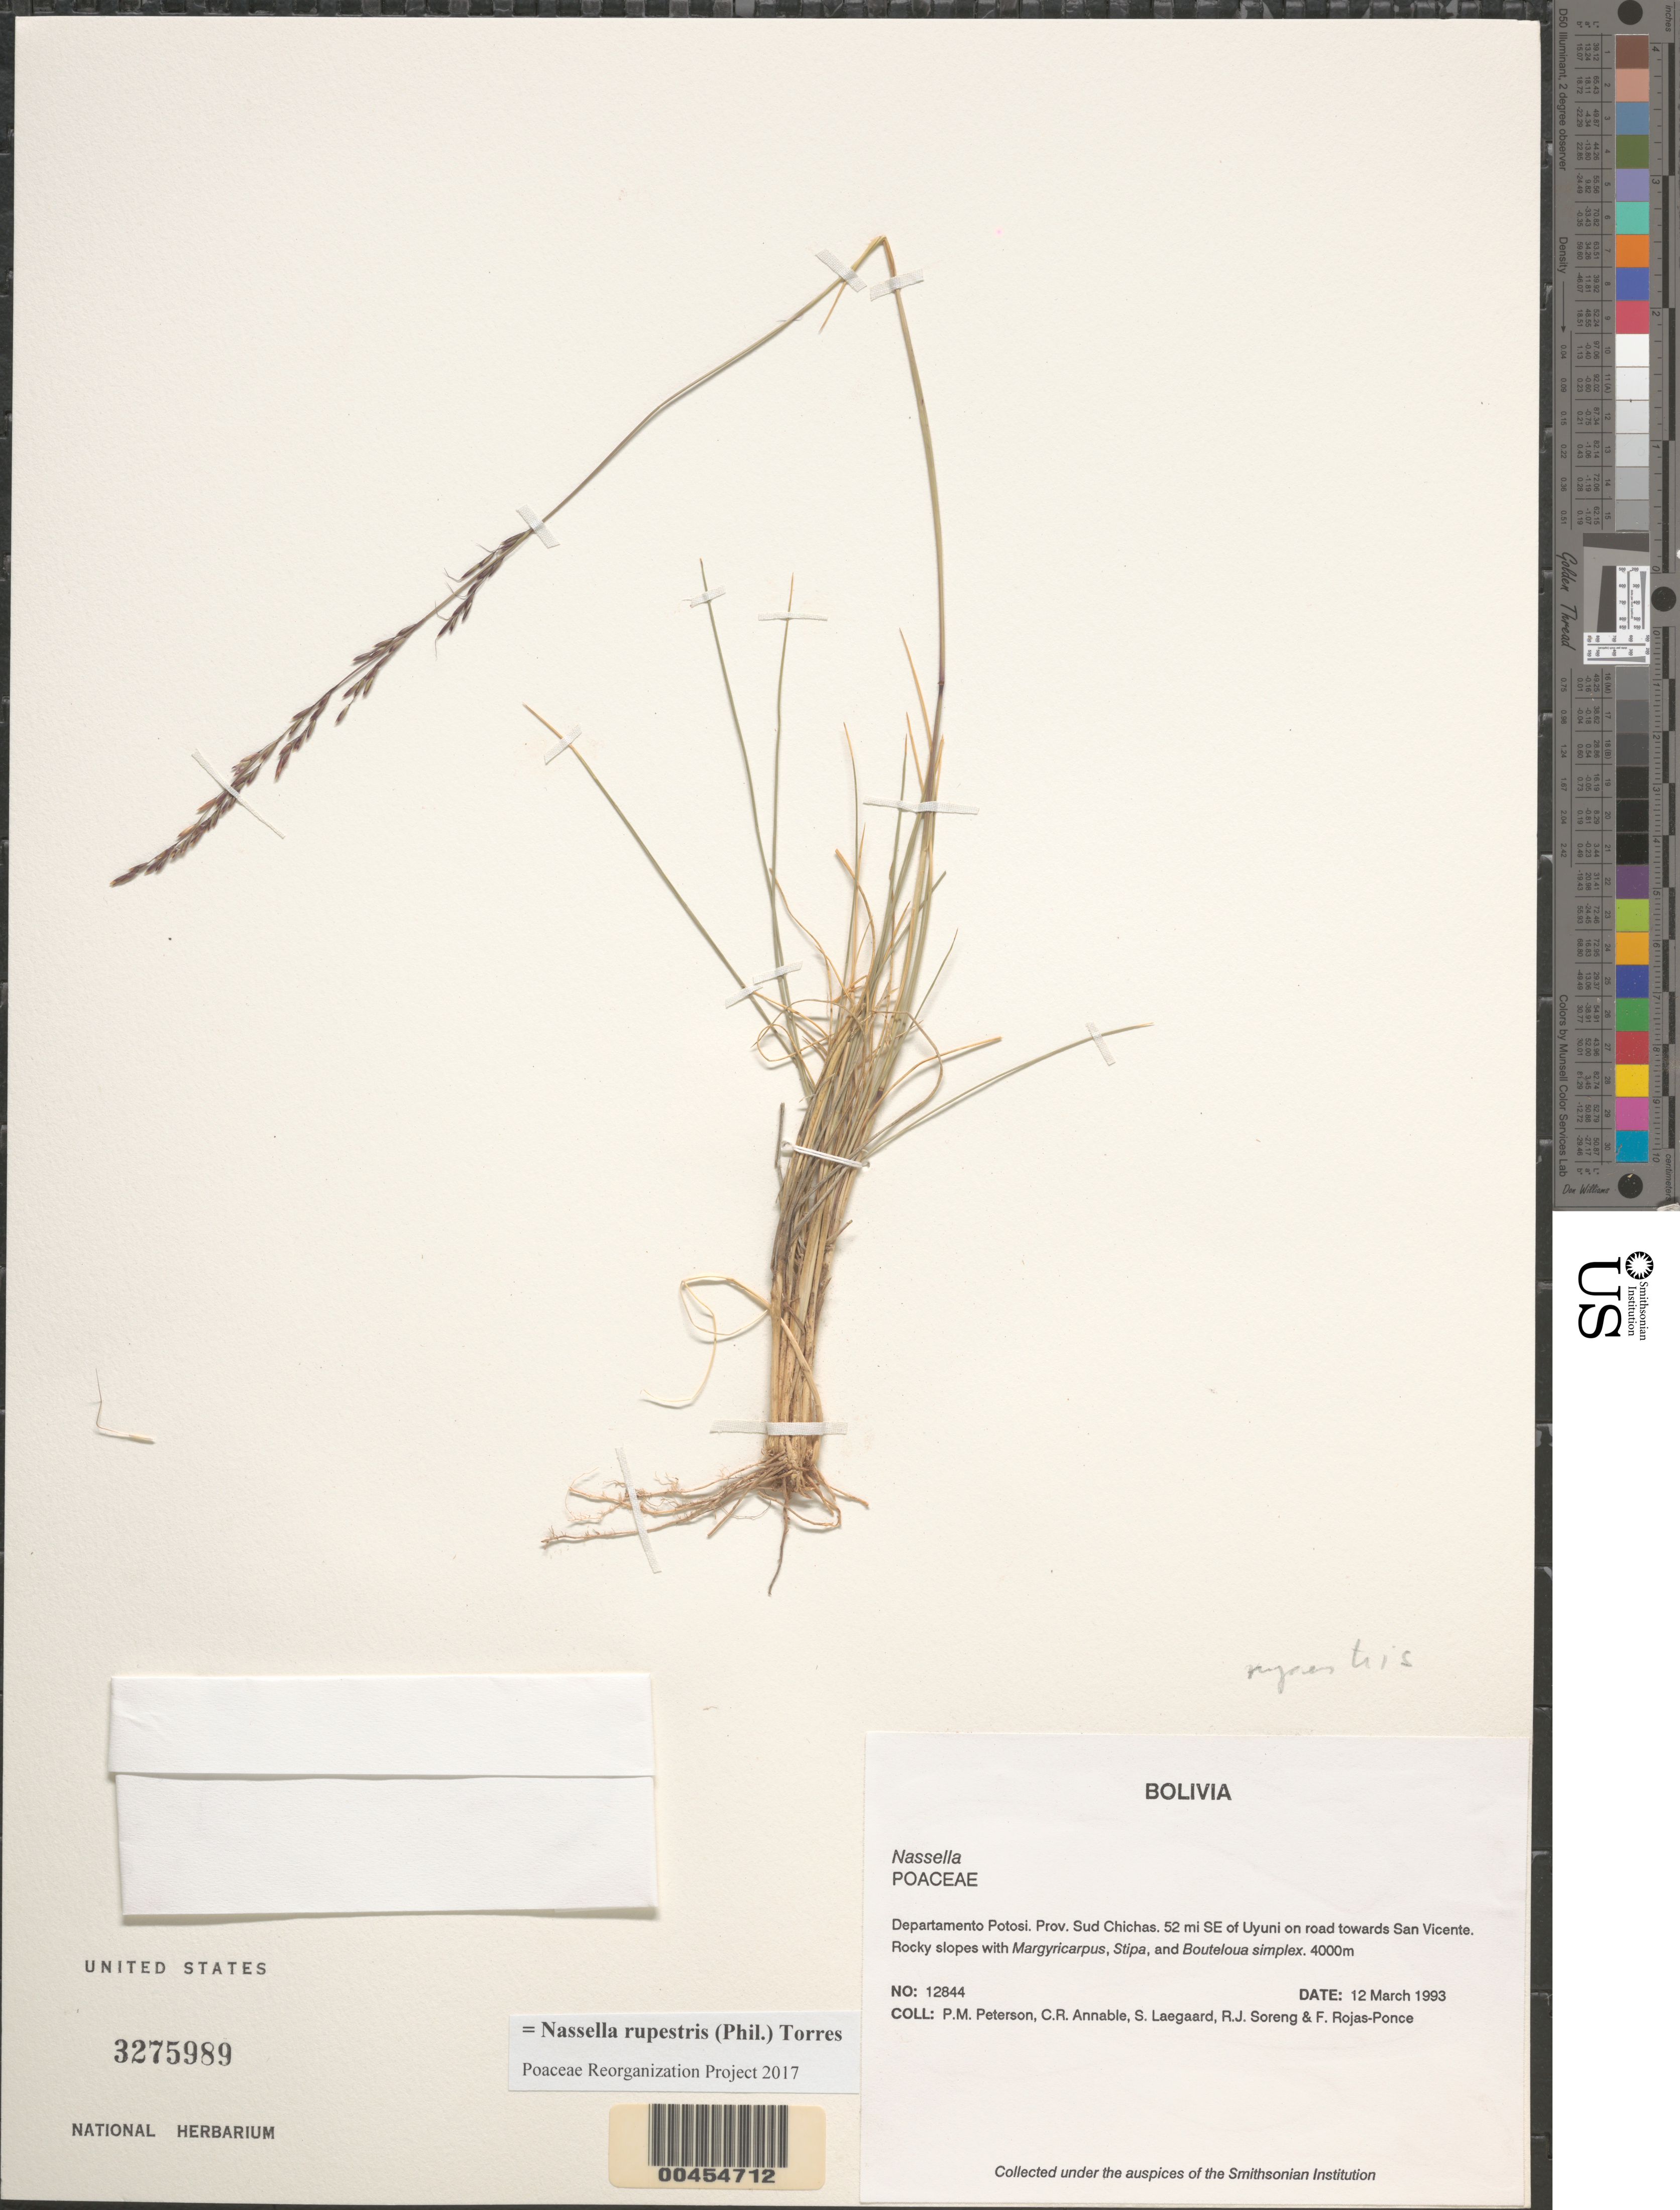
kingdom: Plantae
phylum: Tracheophyta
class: Liliopsida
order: Poales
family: Poaceae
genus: Nassella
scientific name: Nassella rupestris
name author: (Phil.) A.M. Torres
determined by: Poaceae Reorganization Project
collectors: P. M. Peterson, C. R. Annable, S. Lægaard, R. J. Soreng & F. Rojas-Ponce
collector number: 12844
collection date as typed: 12 Mar 1993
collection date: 1993-03-12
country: Bolivia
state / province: Potosí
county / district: Sud Chichas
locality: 52 mi SE of Uyuni on road towards San Vicente.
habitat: Rocky slopes with Margyricarpus, Stipa, and Bouteloua simplex.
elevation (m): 4000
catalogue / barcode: US 3275989